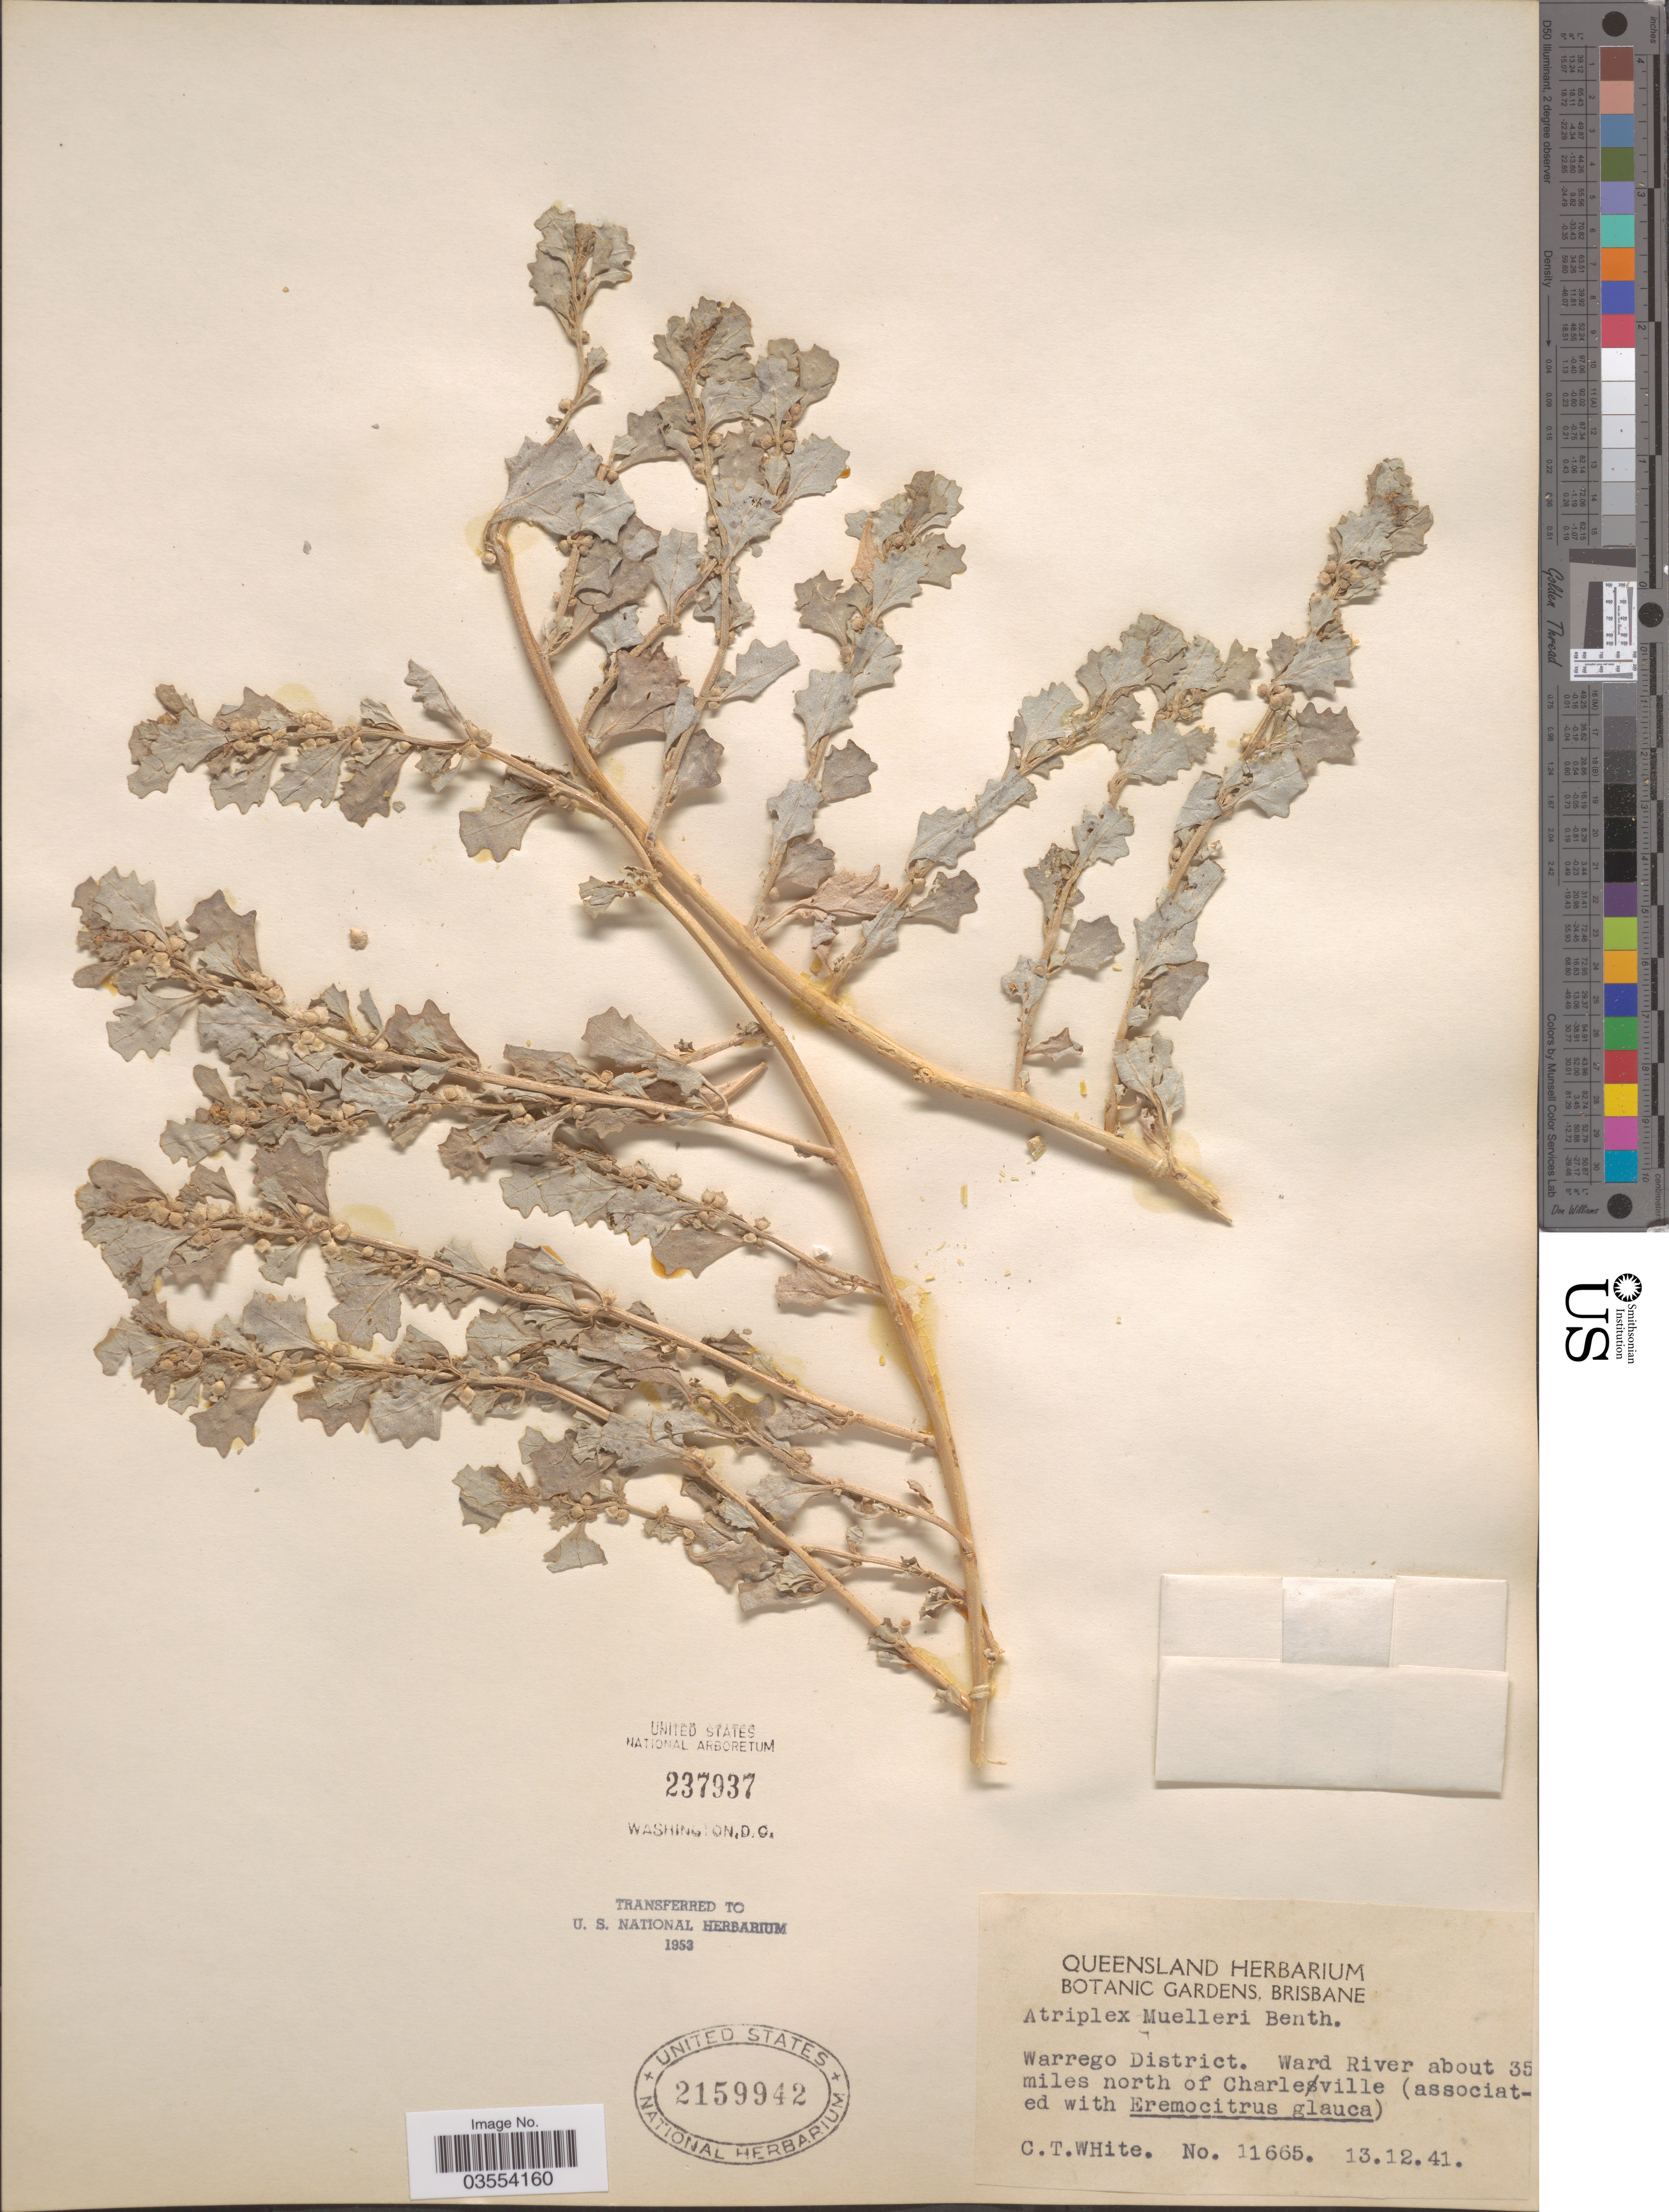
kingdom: Plantae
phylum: Tracheophyta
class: Magnoliopsida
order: Caryophyllales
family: Amaranthaceae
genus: Atriplex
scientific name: Atriplex muelleri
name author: Benth.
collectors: C. T. White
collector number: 11665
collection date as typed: Transcribed d/m/y: 13/12/41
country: Australia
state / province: Queensland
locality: Warrego District. Ward River about 35 miles north of Charleville.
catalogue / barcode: US 2159942